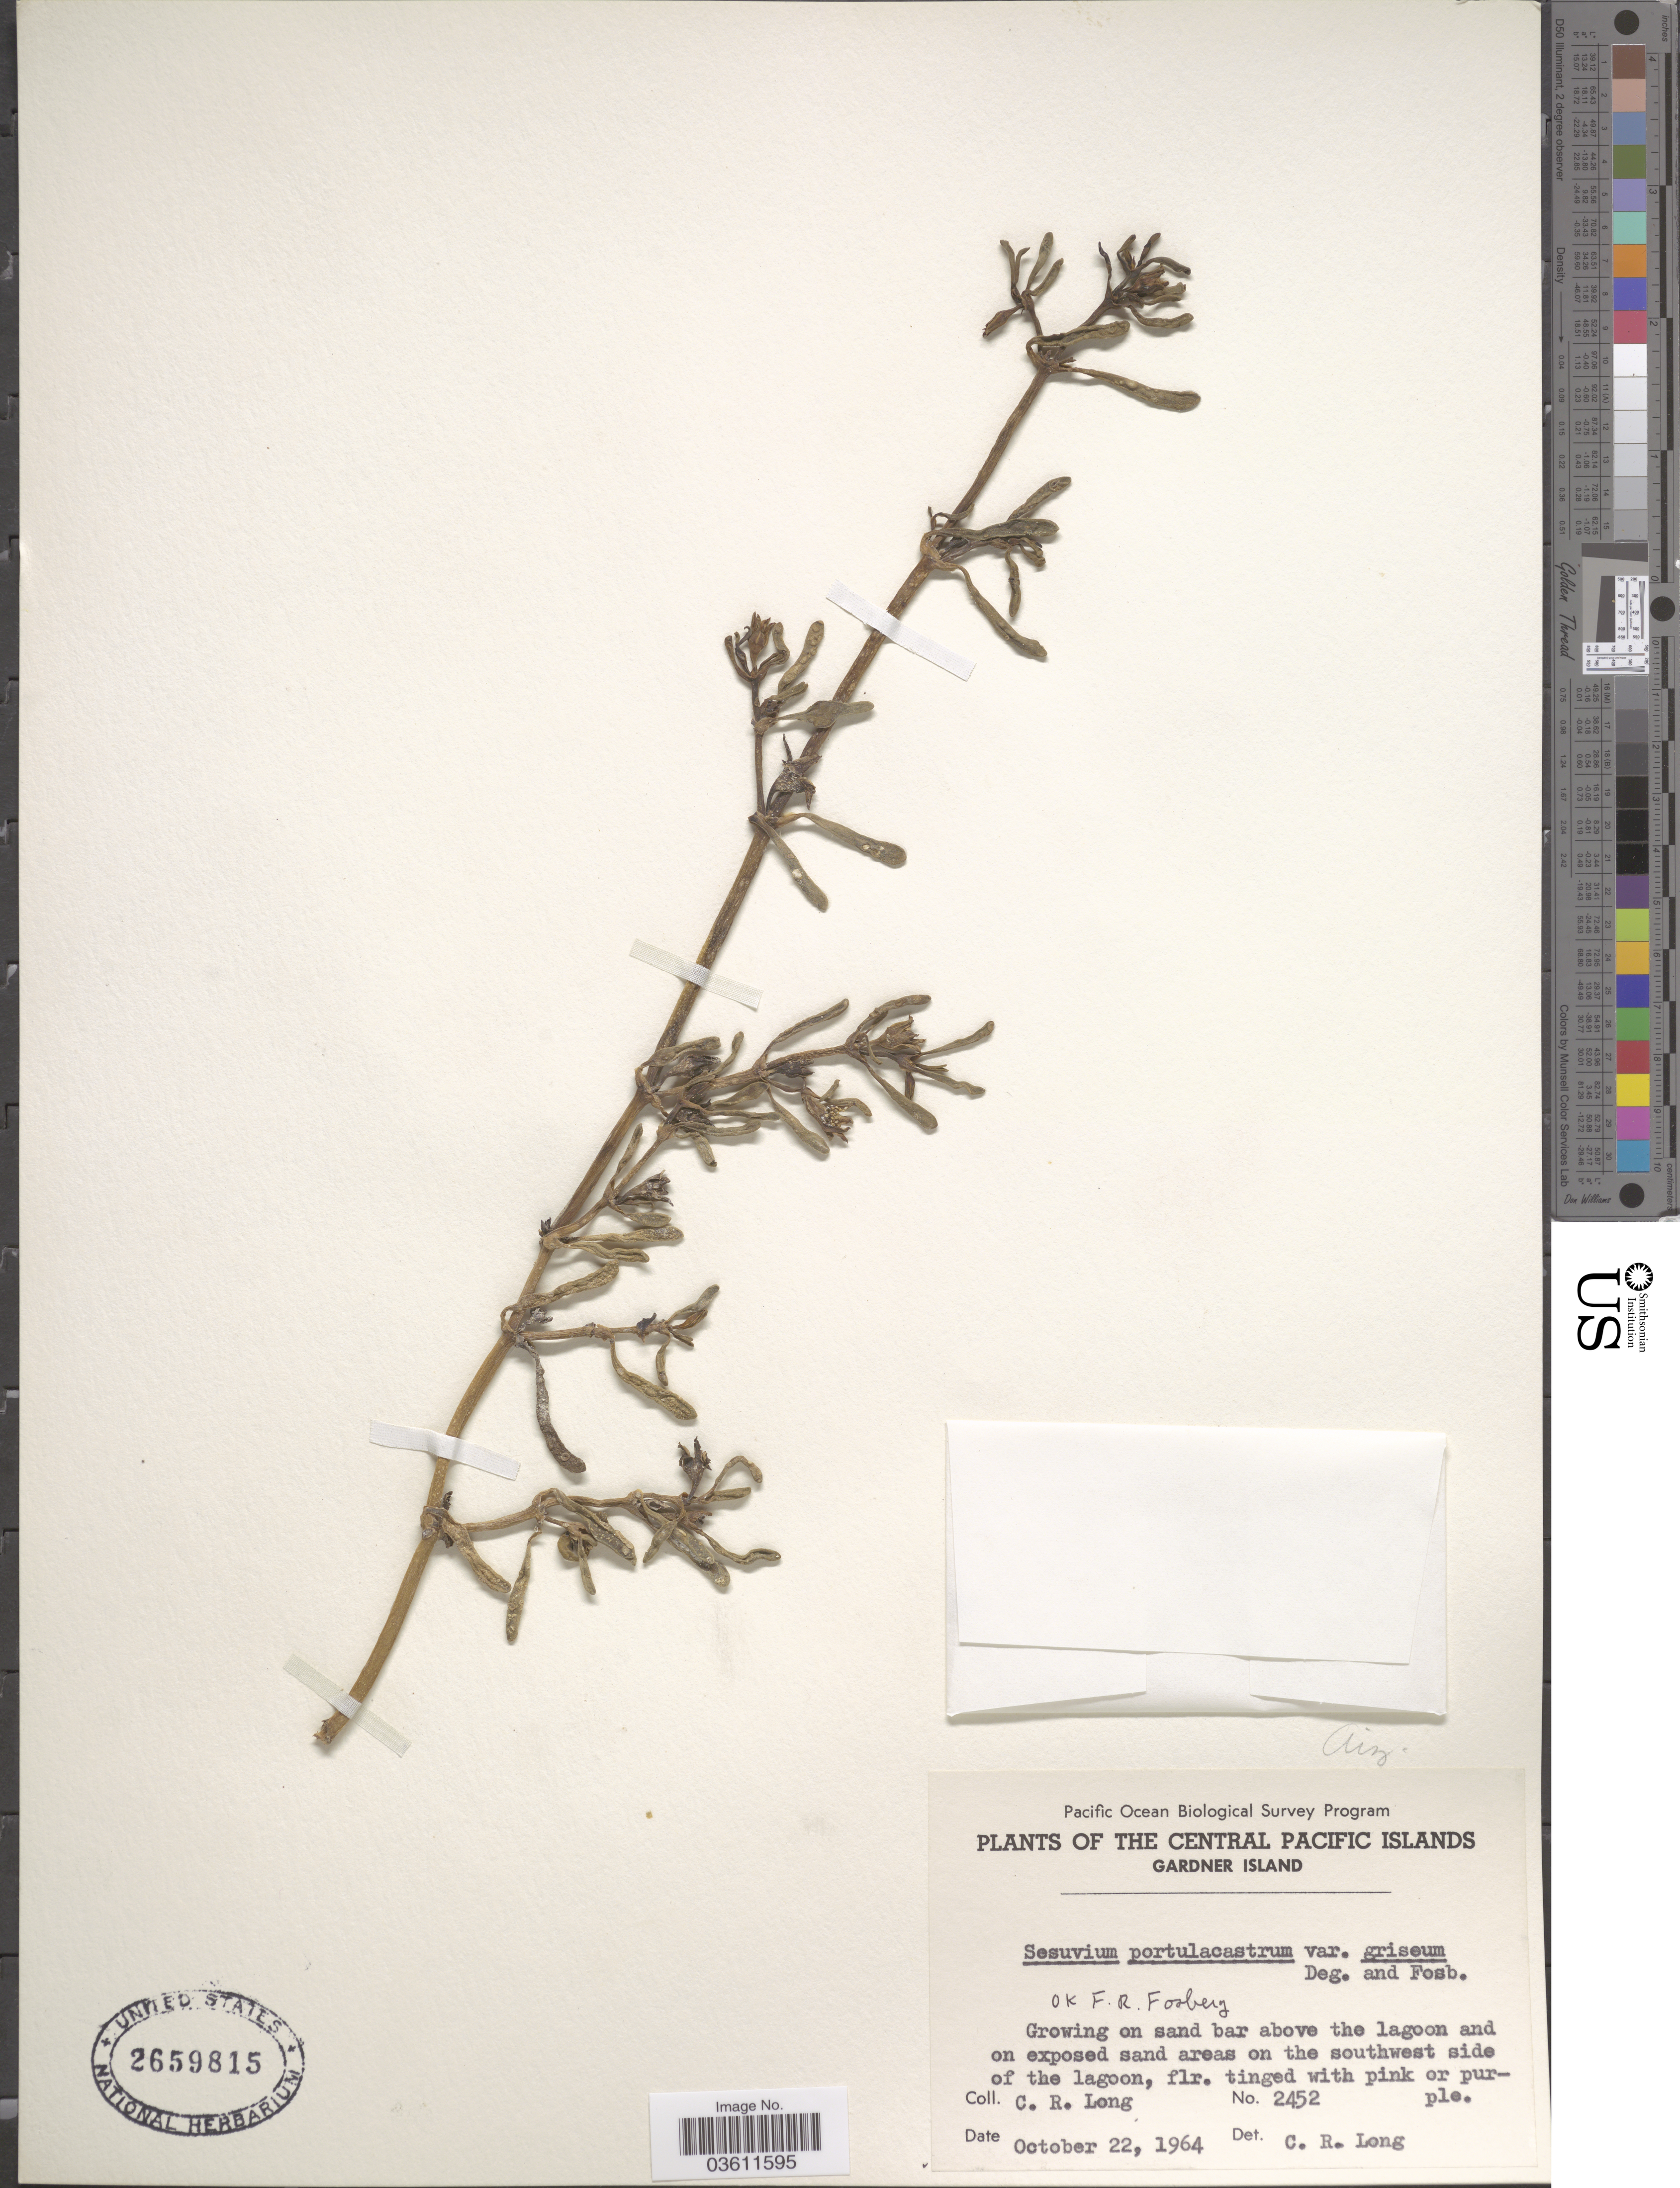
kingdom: Plantae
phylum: Tracheophyta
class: Magnoliopsida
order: Caryophyllales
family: Aizoaceae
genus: Sesuvium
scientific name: Sesuvium portulacastrum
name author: (L.) L.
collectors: C. R. Long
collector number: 2452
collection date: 1964-10-22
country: Kiribati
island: Nikumaroro [Gardner] Atoll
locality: The Central Pacific Islands. Gardner Island.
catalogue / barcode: US 2659815